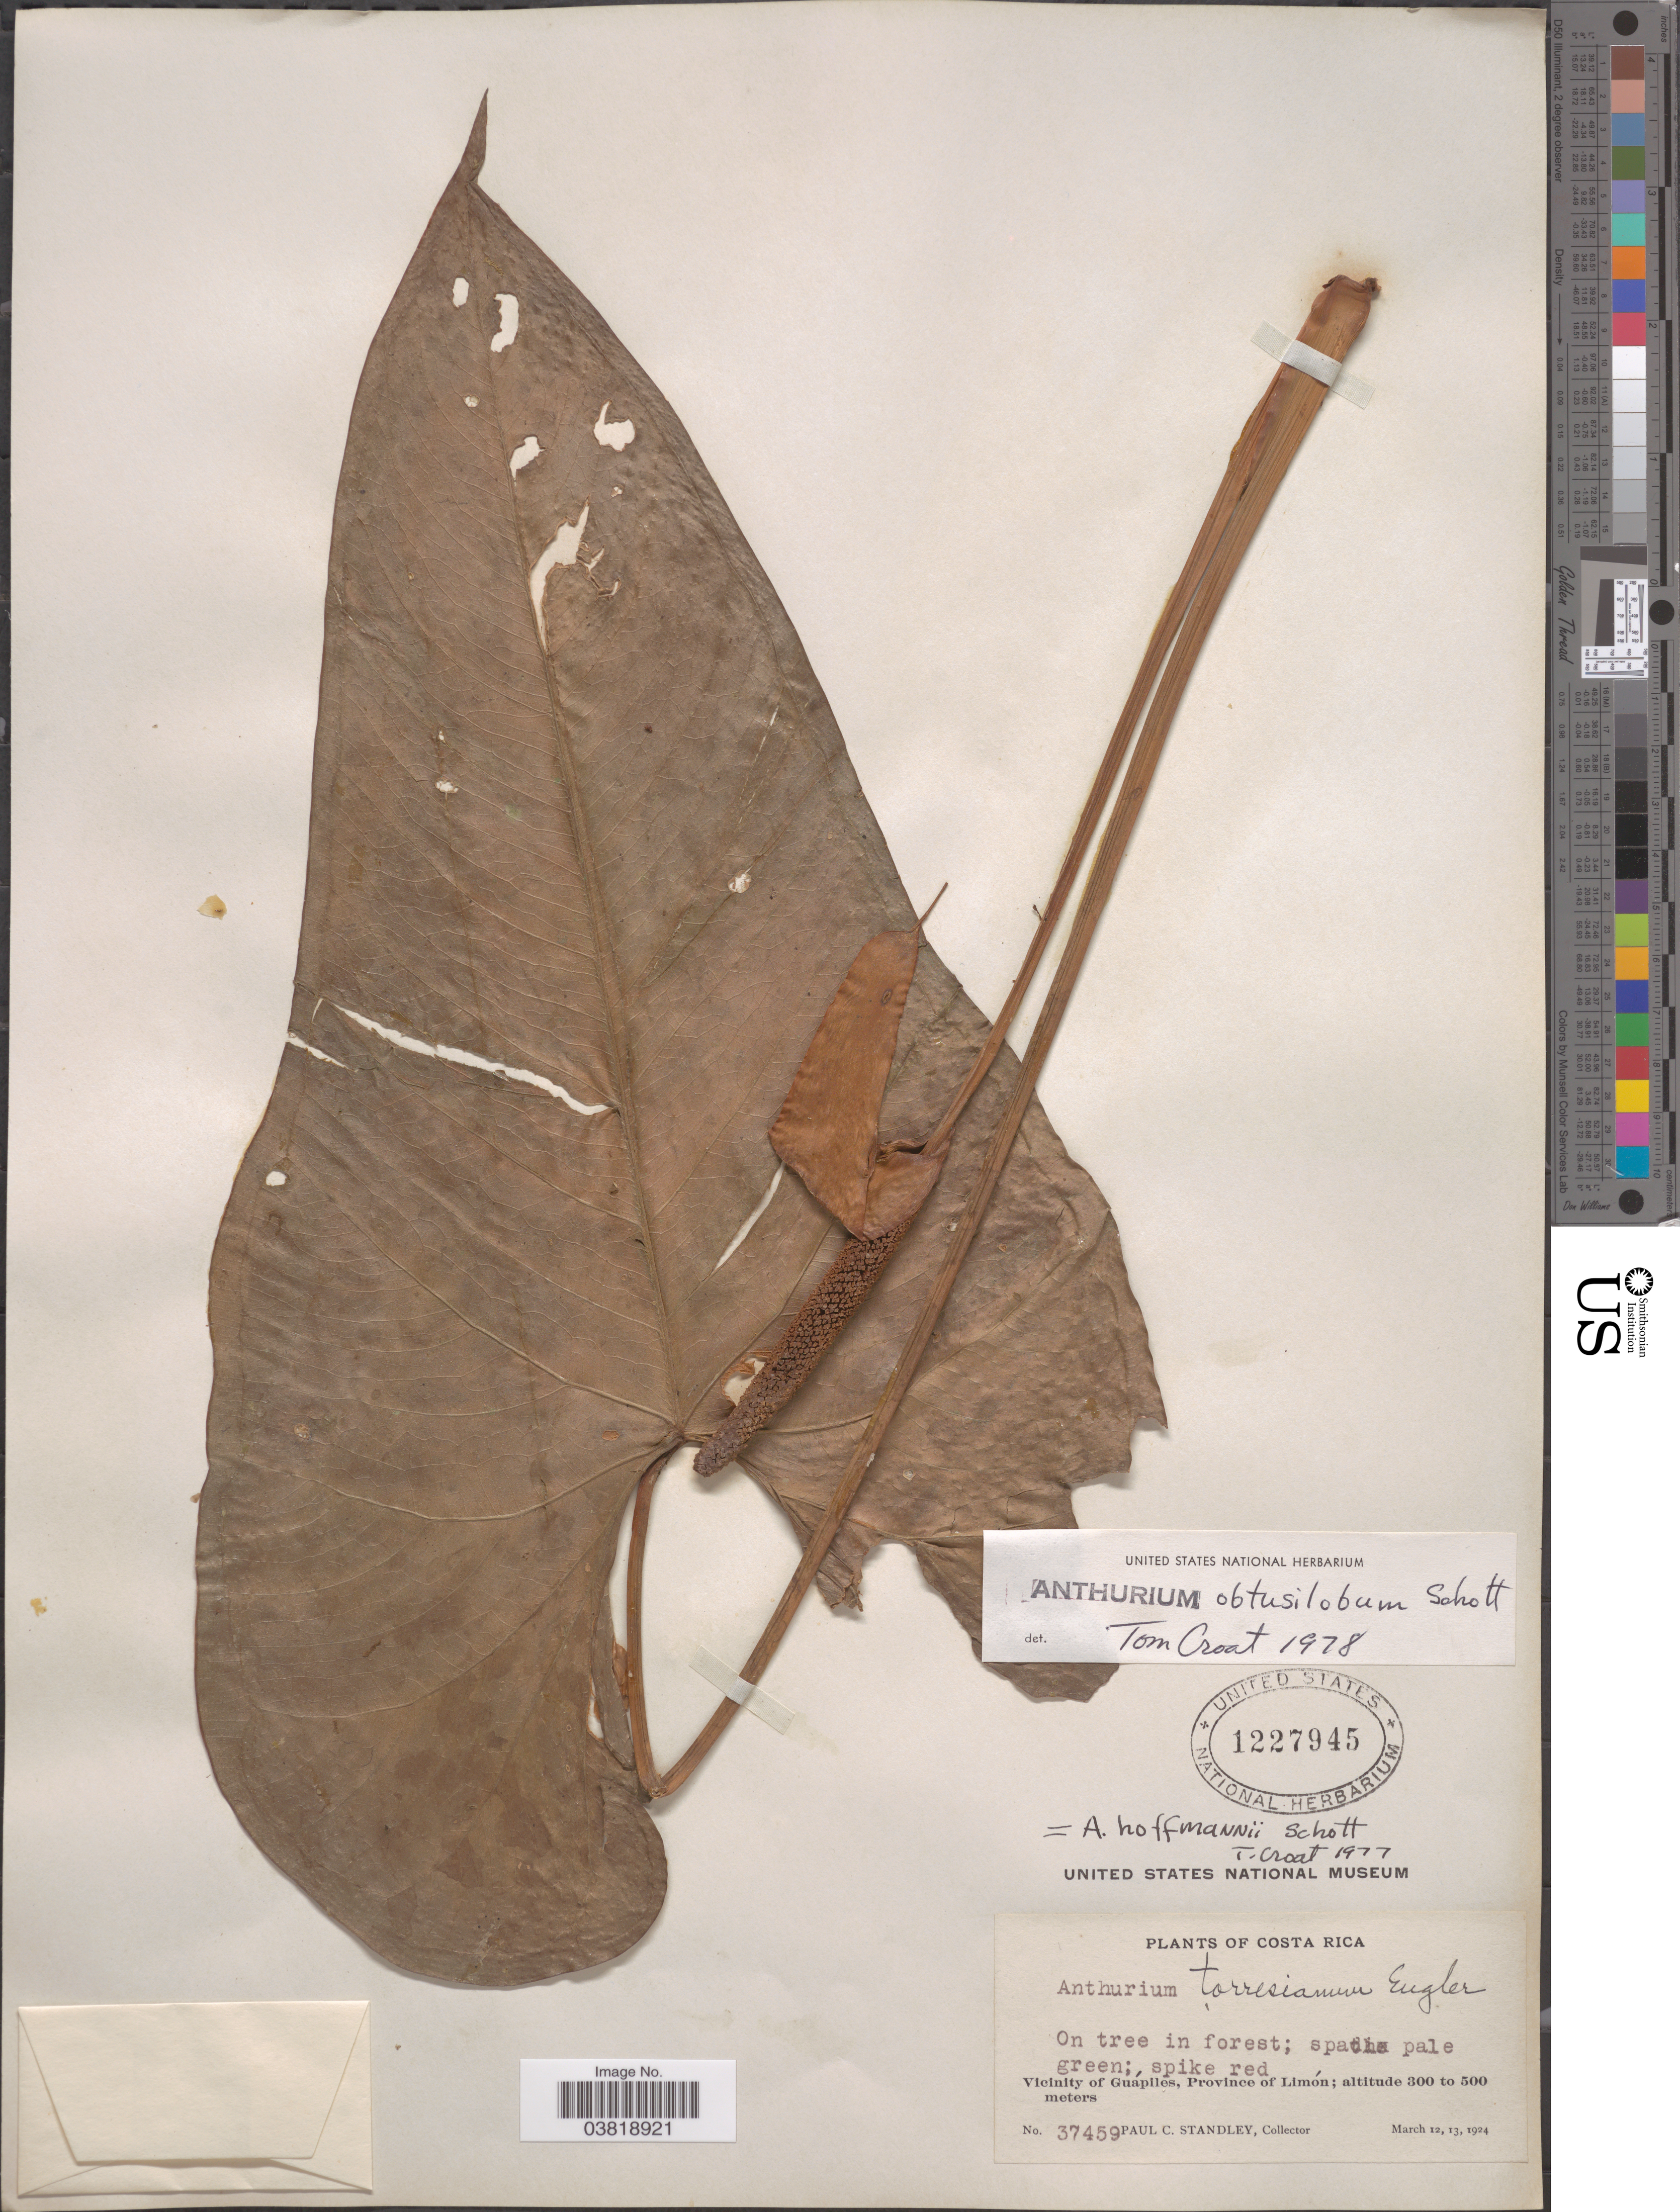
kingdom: Plantae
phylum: Tracheophyta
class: Liliopsida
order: Alismatales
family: Araceae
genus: Anthurium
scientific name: Anthurium obtusilobum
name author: Schott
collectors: P. C. Standley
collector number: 37459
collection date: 1924-03-12/1924-03-13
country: Costa Rica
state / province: Limón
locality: Vicinity of Guápiles.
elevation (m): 300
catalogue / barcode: US 1227945